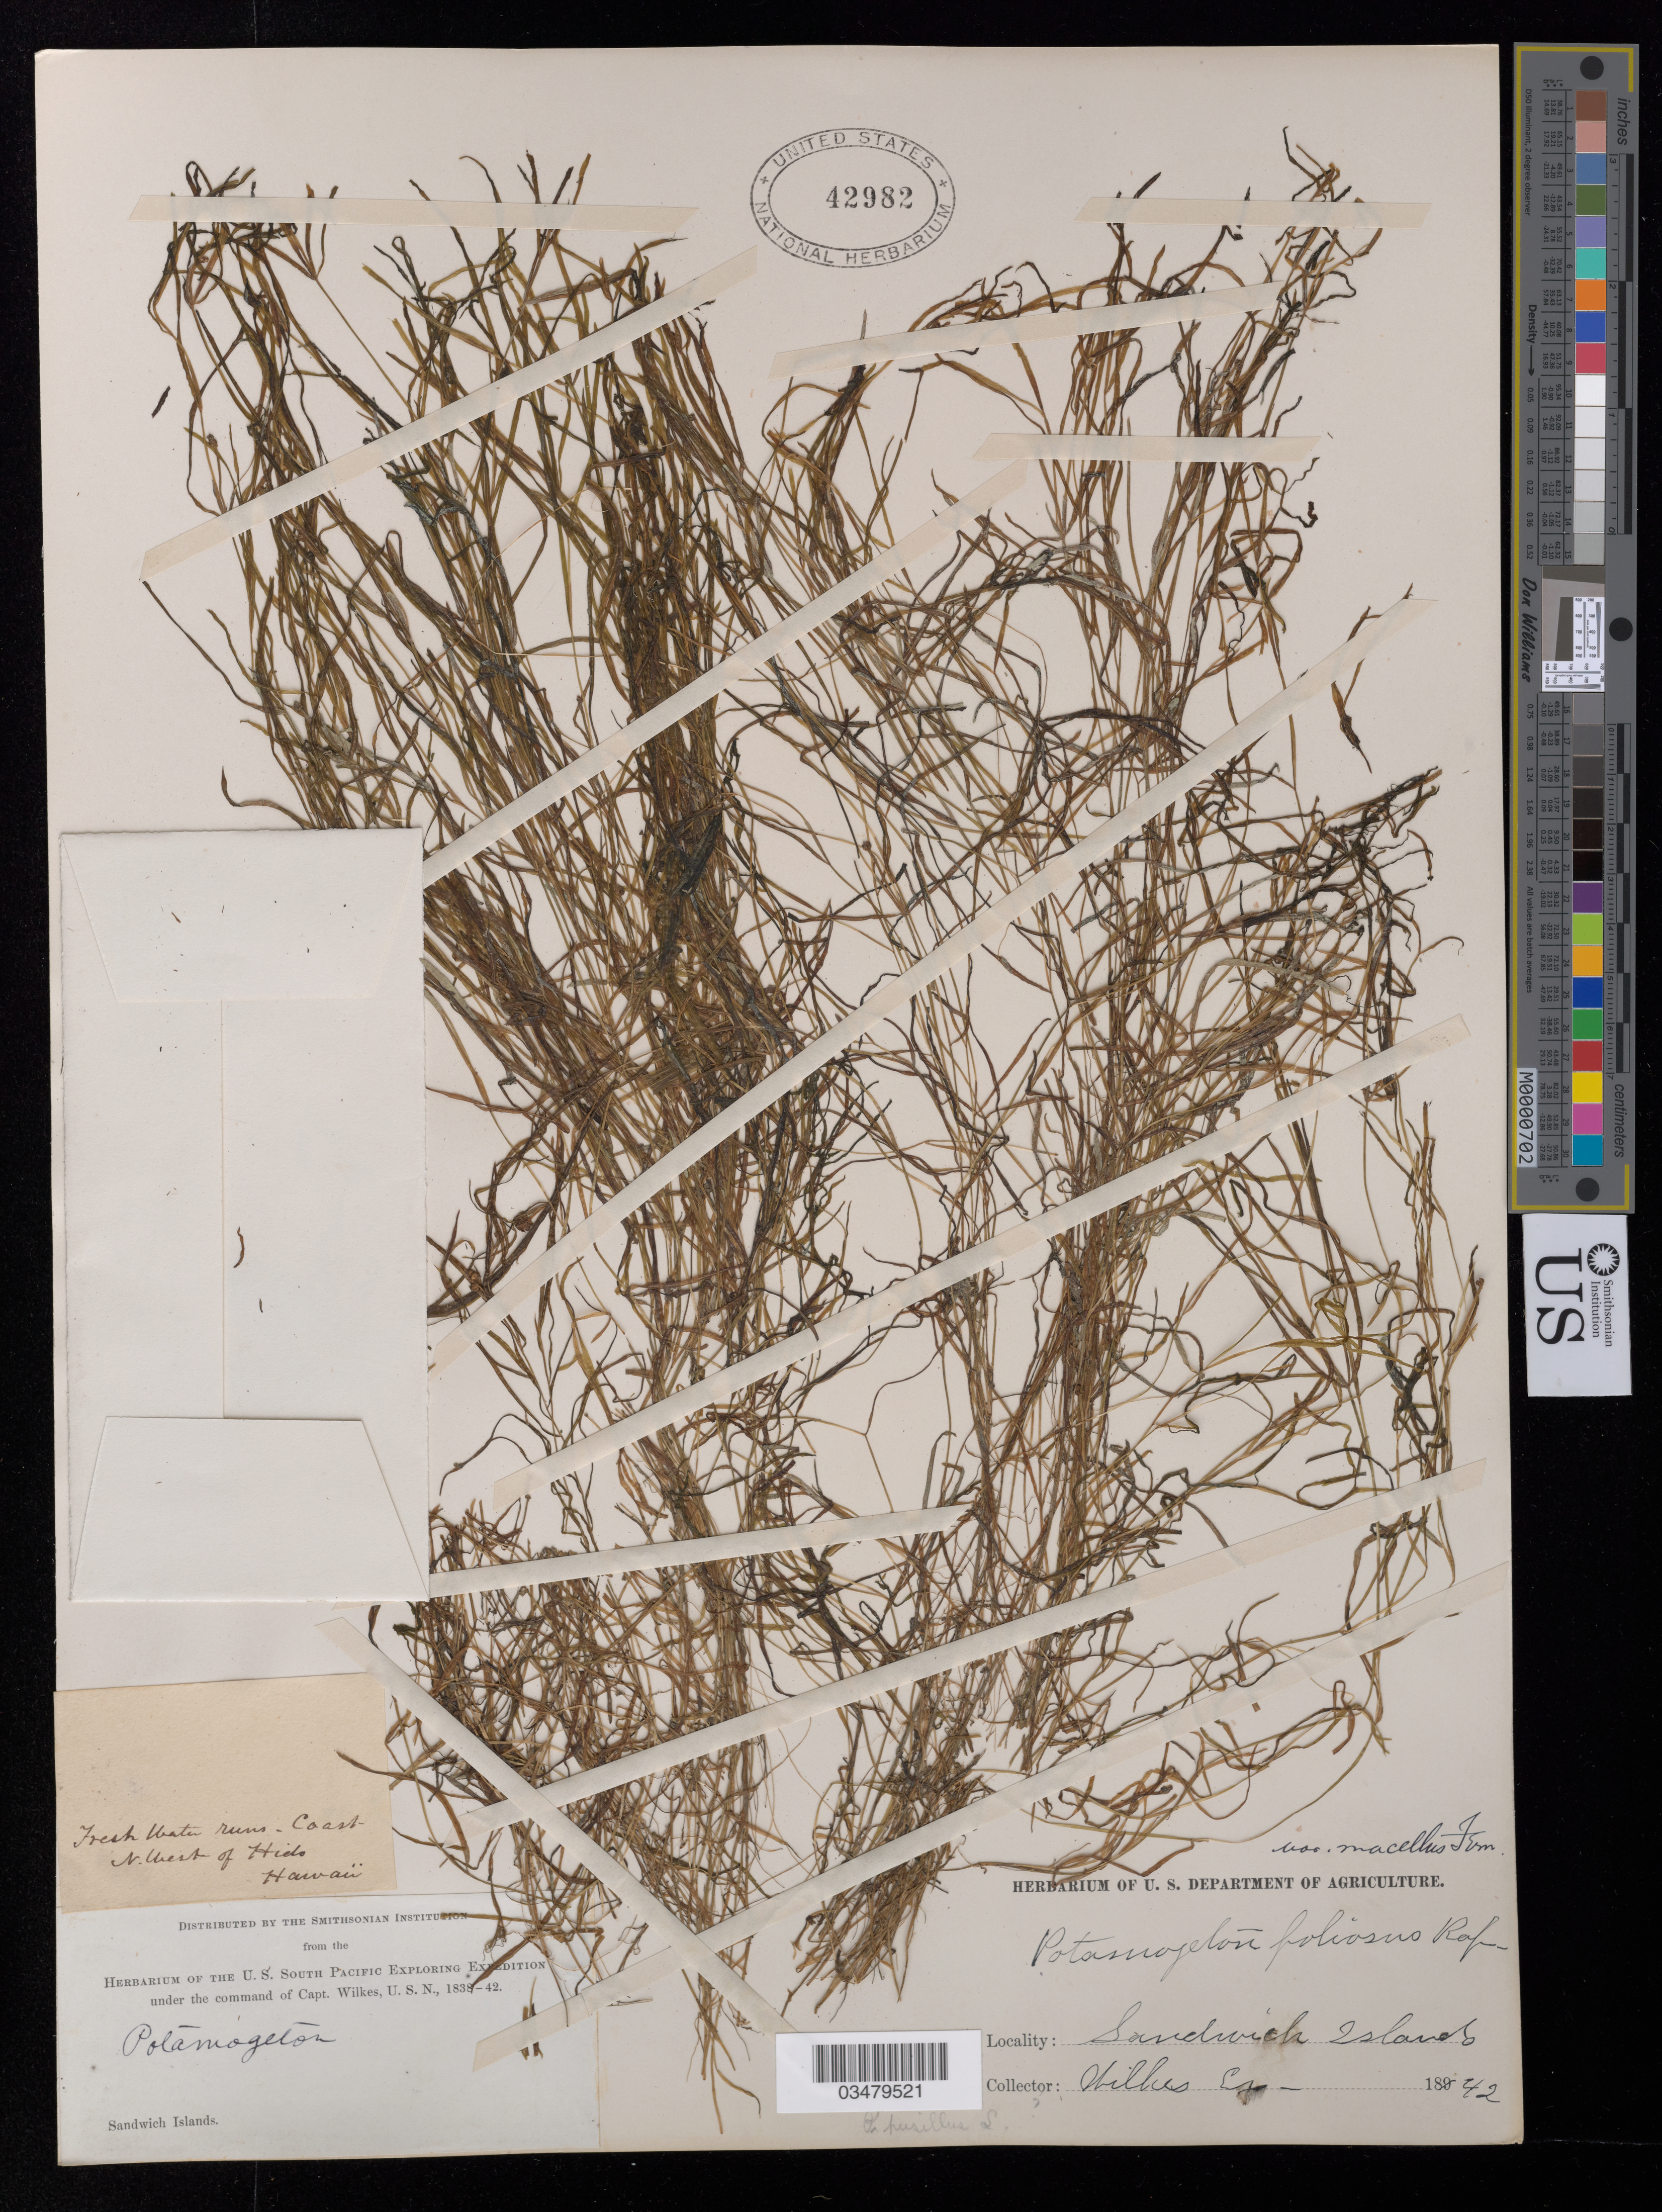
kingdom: Plantae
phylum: Tracheophyta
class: Liliopsida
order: Alismatales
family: Potamogetonaceae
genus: Potamogeton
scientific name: Potamogeton foliosus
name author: Raf.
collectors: Wilkes Explor. Exped.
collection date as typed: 1838 to -- --- 1842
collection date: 1838/1842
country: United States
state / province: Hawaii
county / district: Hawaii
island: Hawaii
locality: Sandwich Islands, Coast N. West of Hilo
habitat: Fresh water runs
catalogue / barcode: US 42982